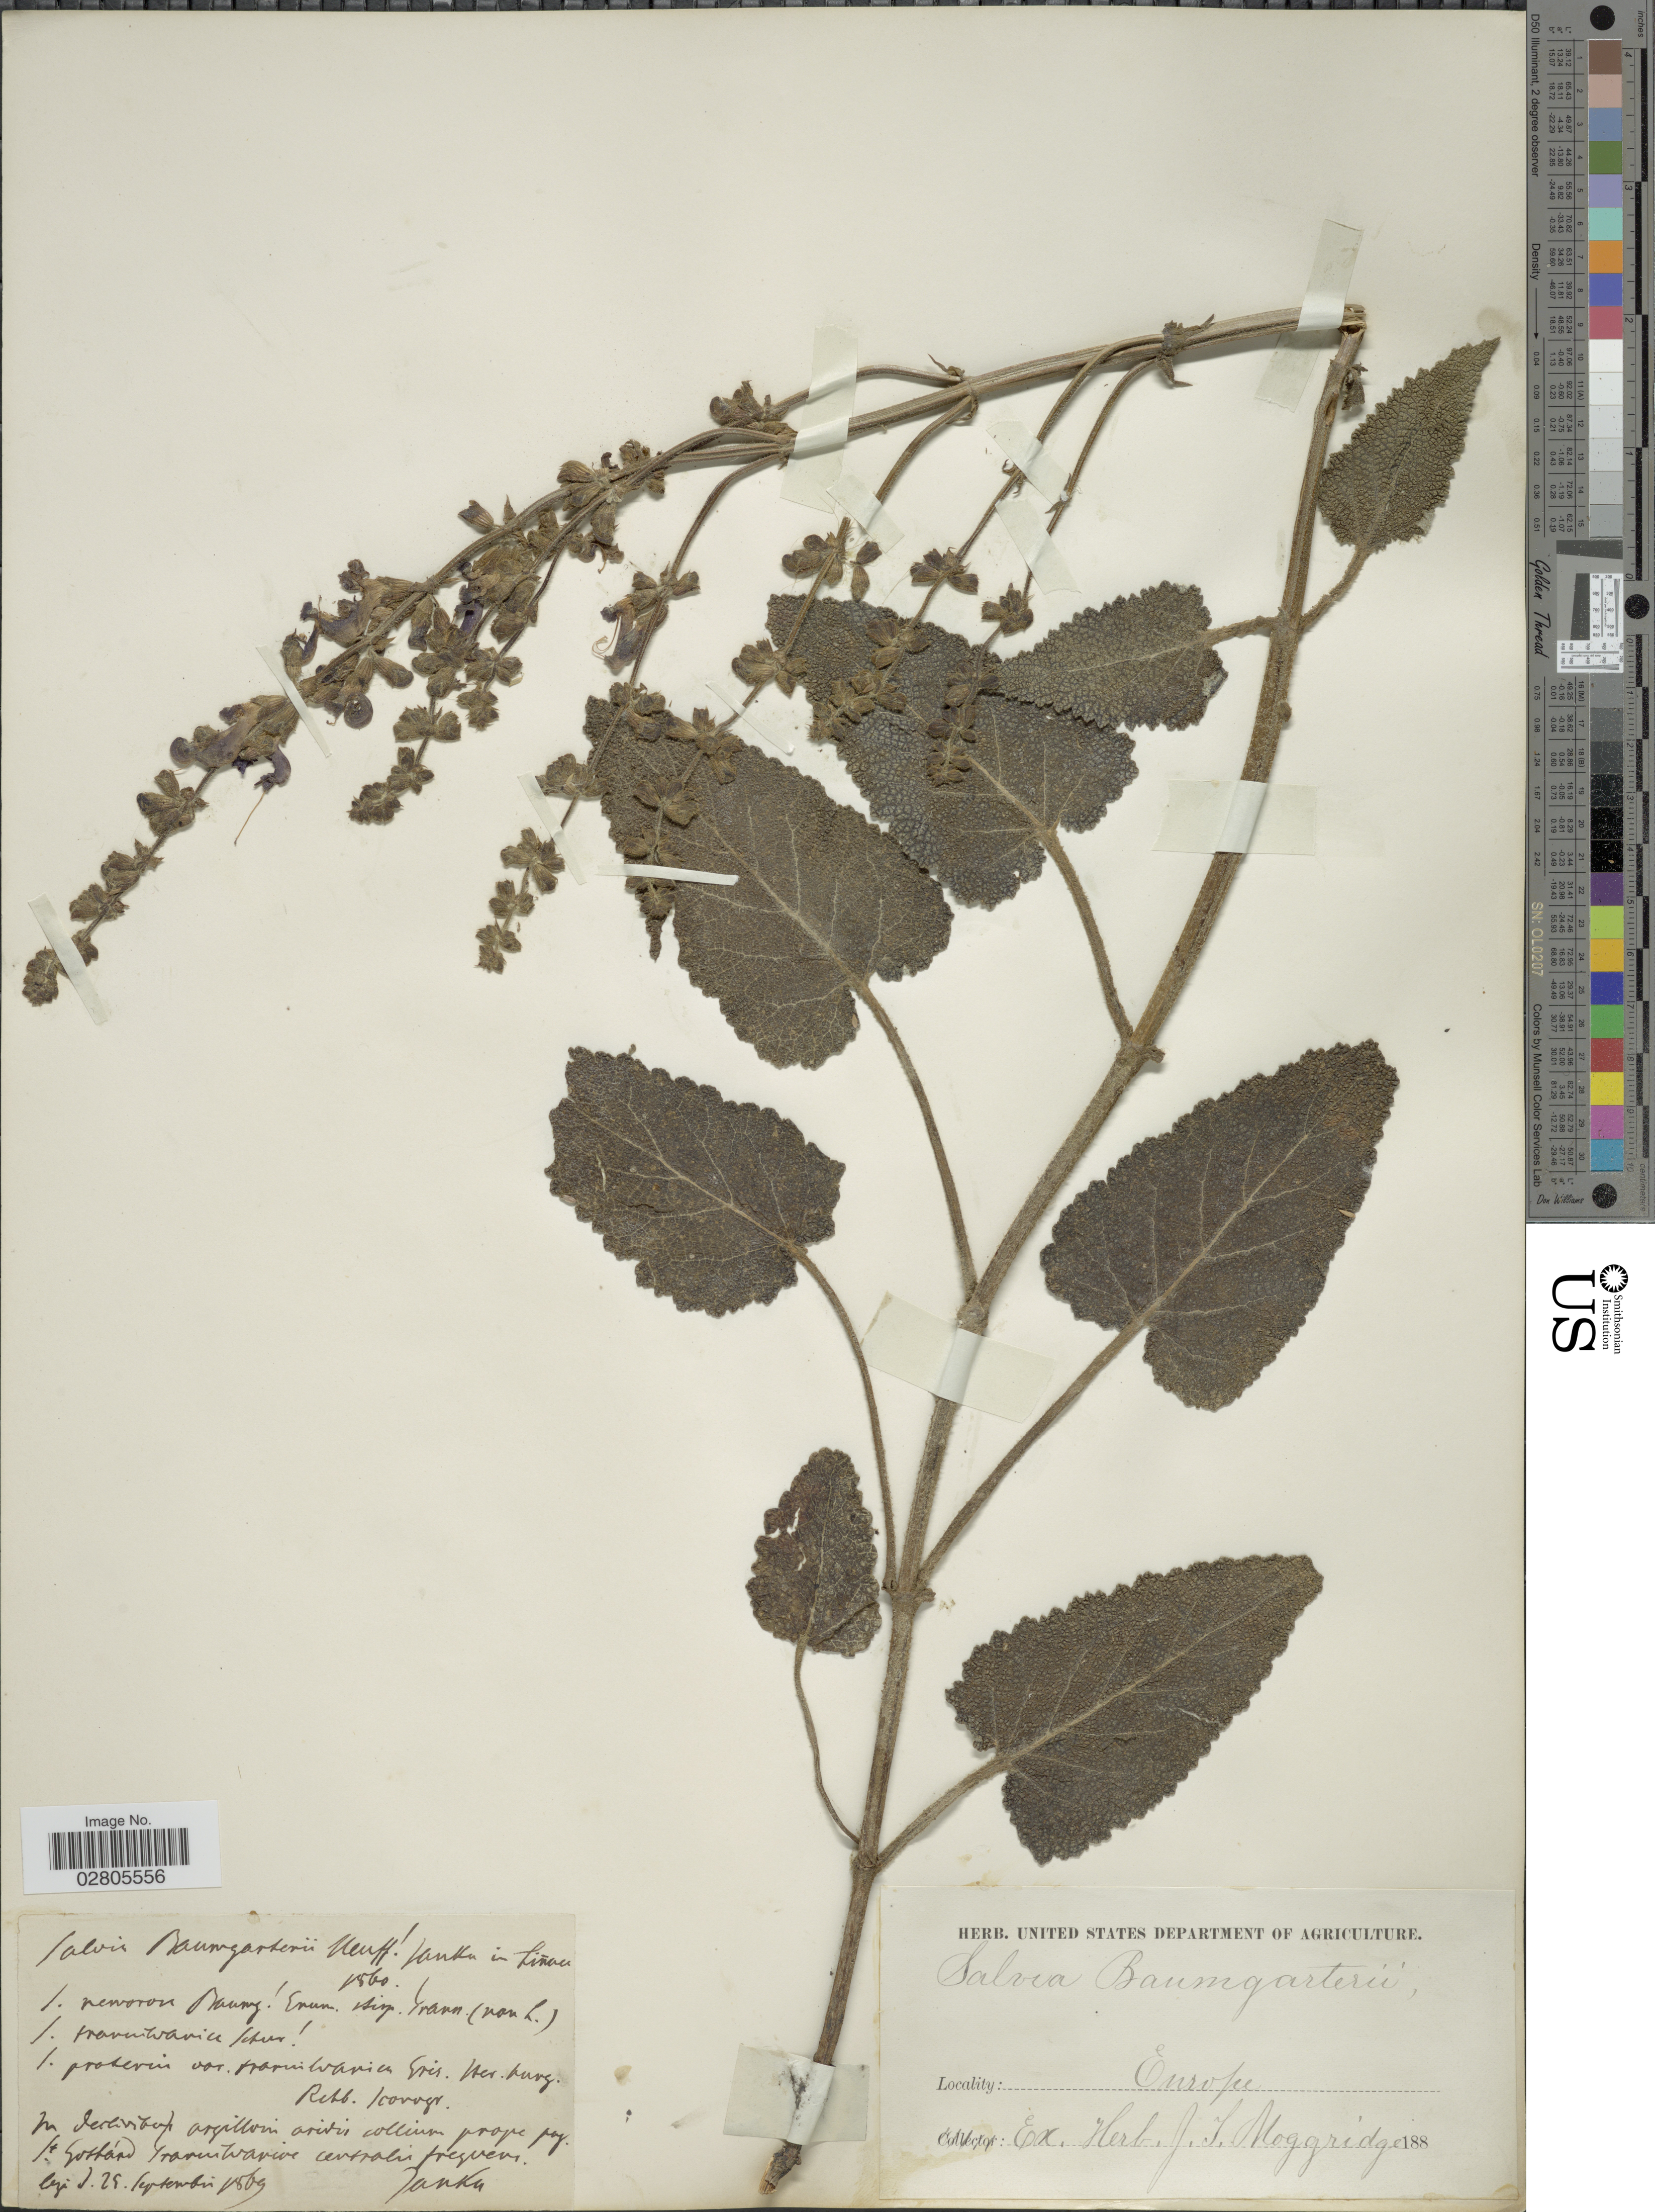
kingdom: Plantae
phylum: Tracheophyta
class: Magnoliopsida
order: Lamiales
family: Lamiaceae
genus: Salvia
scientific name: Salvia baumgartenii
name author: Heuff. ex Griseb. & Schenk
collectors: V. Janka von Bulcs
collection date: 1869-09-25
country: Sweden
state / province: Gotland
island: Gotland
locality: [illegible text] argillum arivui collium prope pag. St. Gotlánd Graruitvarive centralii frequevi.